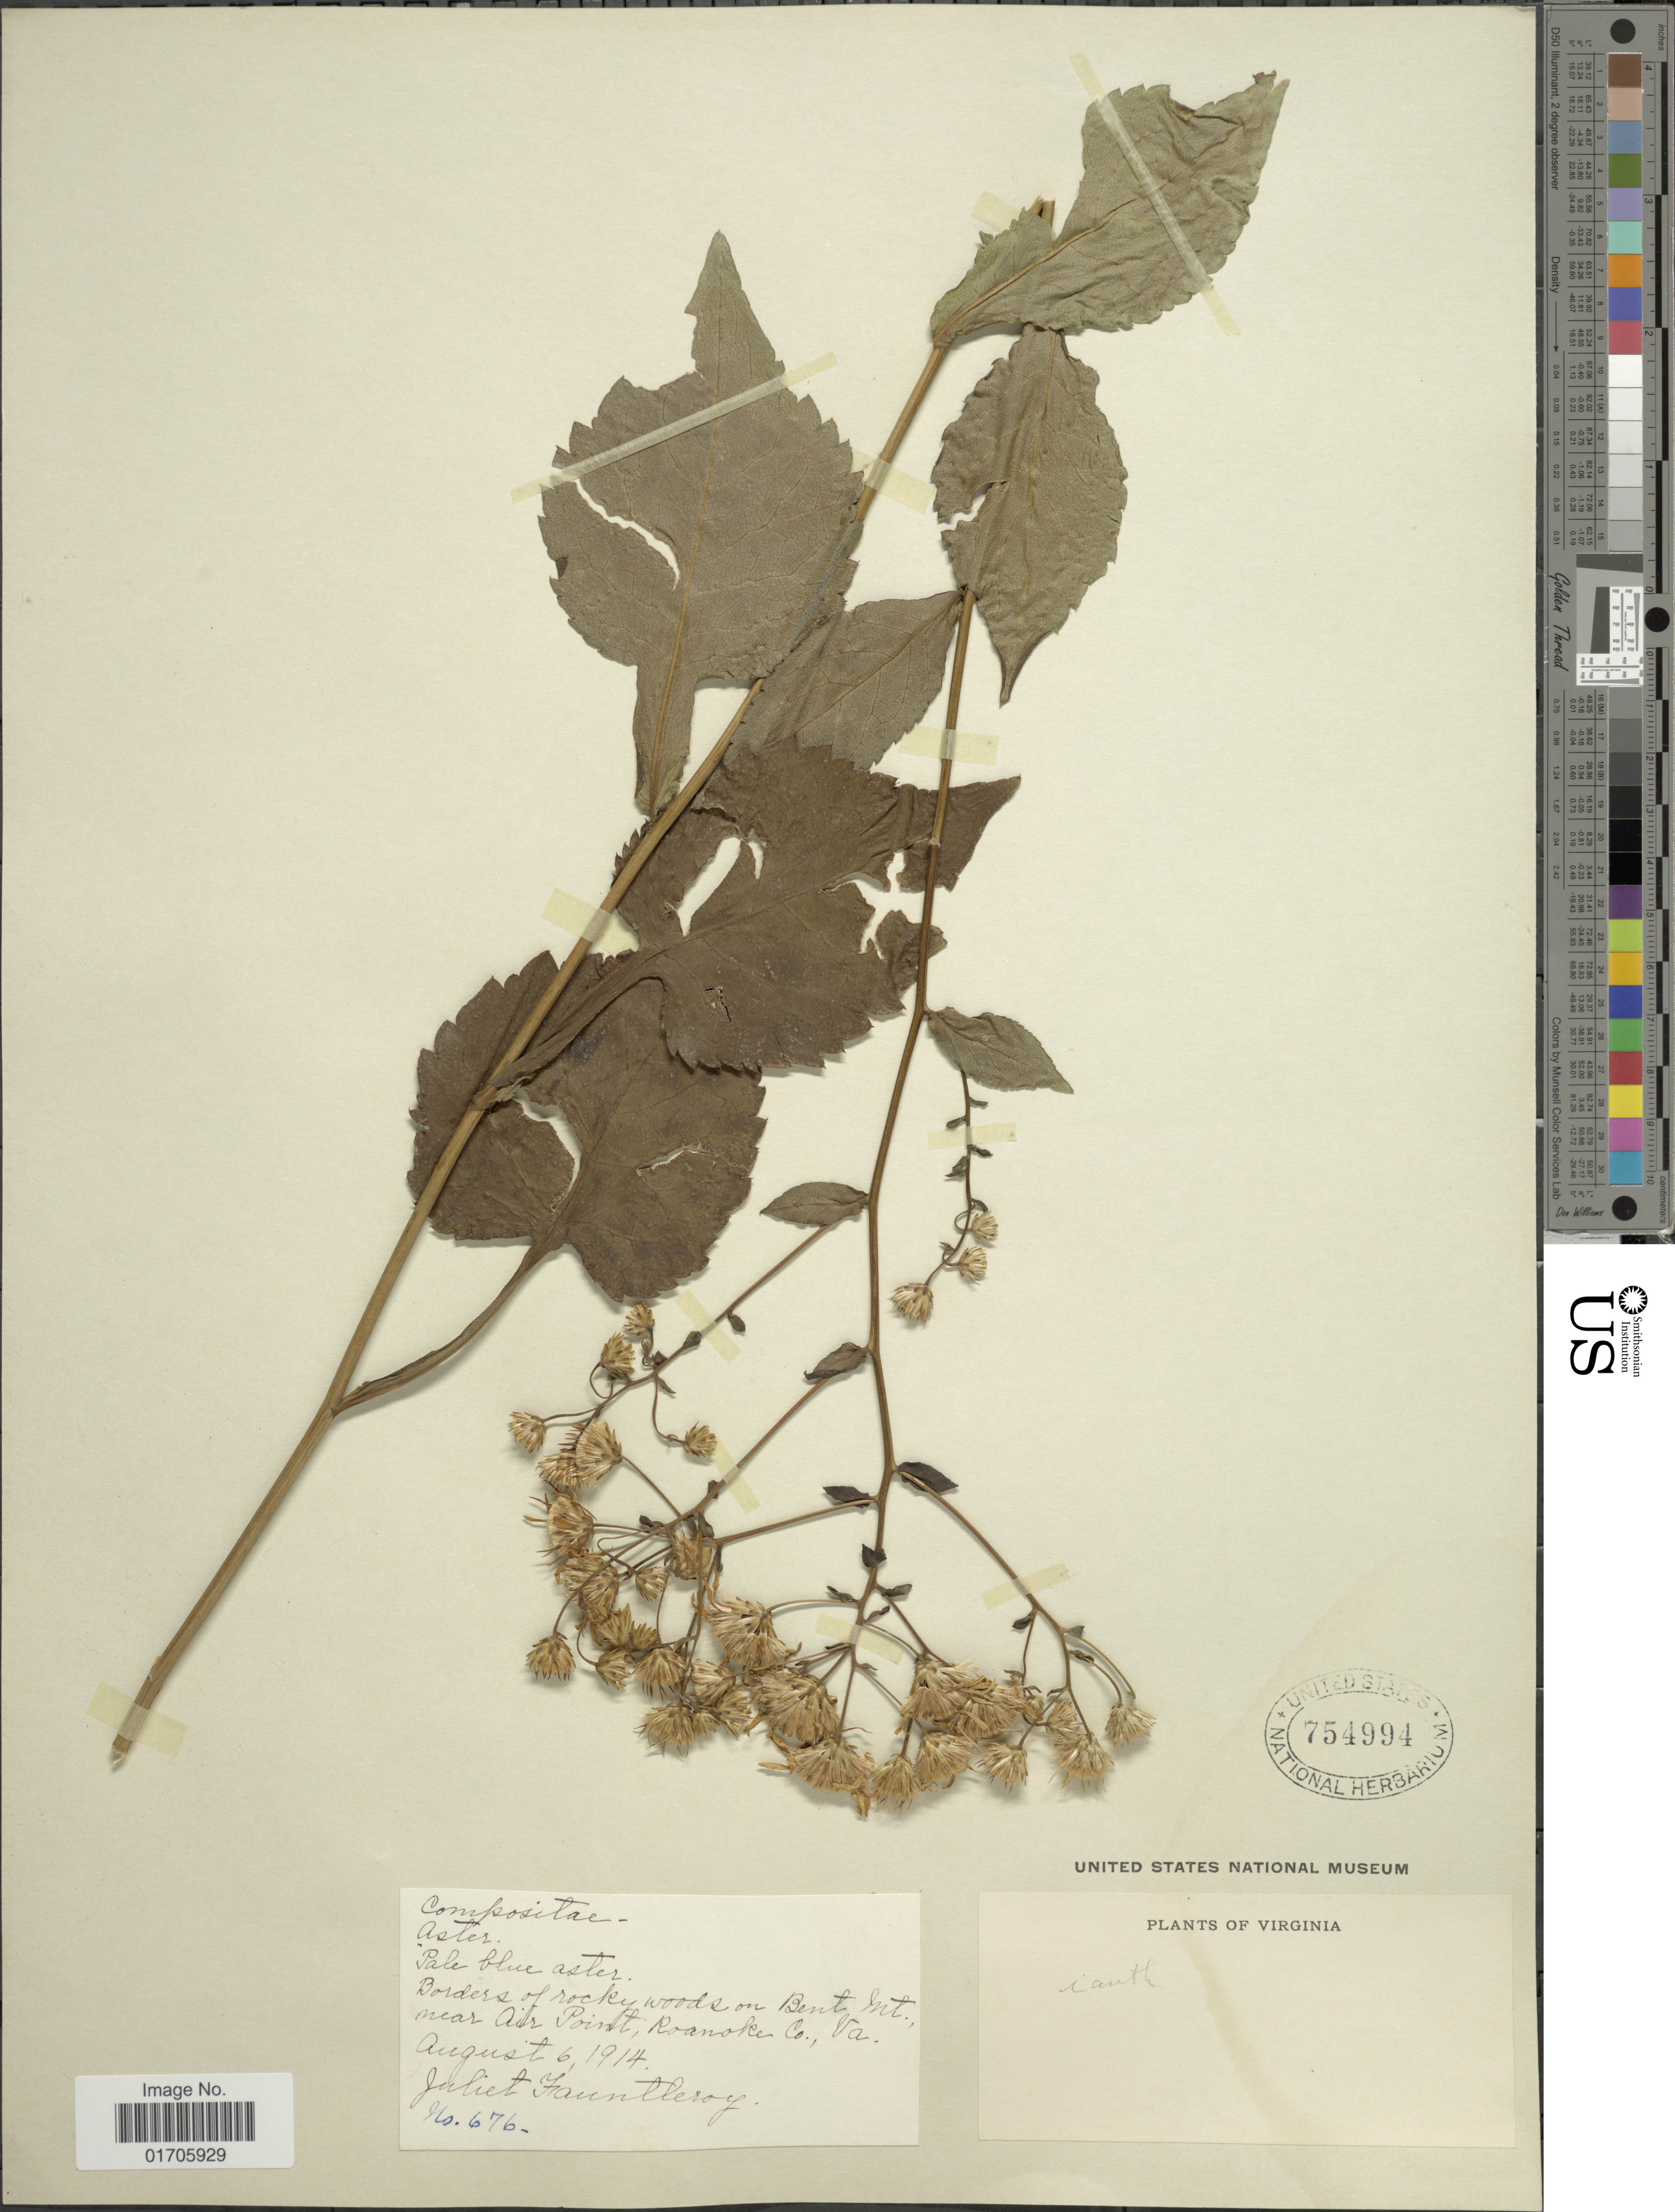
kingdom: Plantae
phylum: Tracheophyta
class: Magnoliopsida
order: Asterales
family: Asteraceae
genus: Eurybia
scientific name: Eurybia macrophylla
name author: (L.) Cass.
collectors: J. Fauntleroy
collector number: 676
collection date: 1914-08-06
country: United States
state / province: Virginia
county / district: Roanoke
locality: Borders of rocky woods on Bent Mt., near Air Point.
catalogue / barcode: US 754994